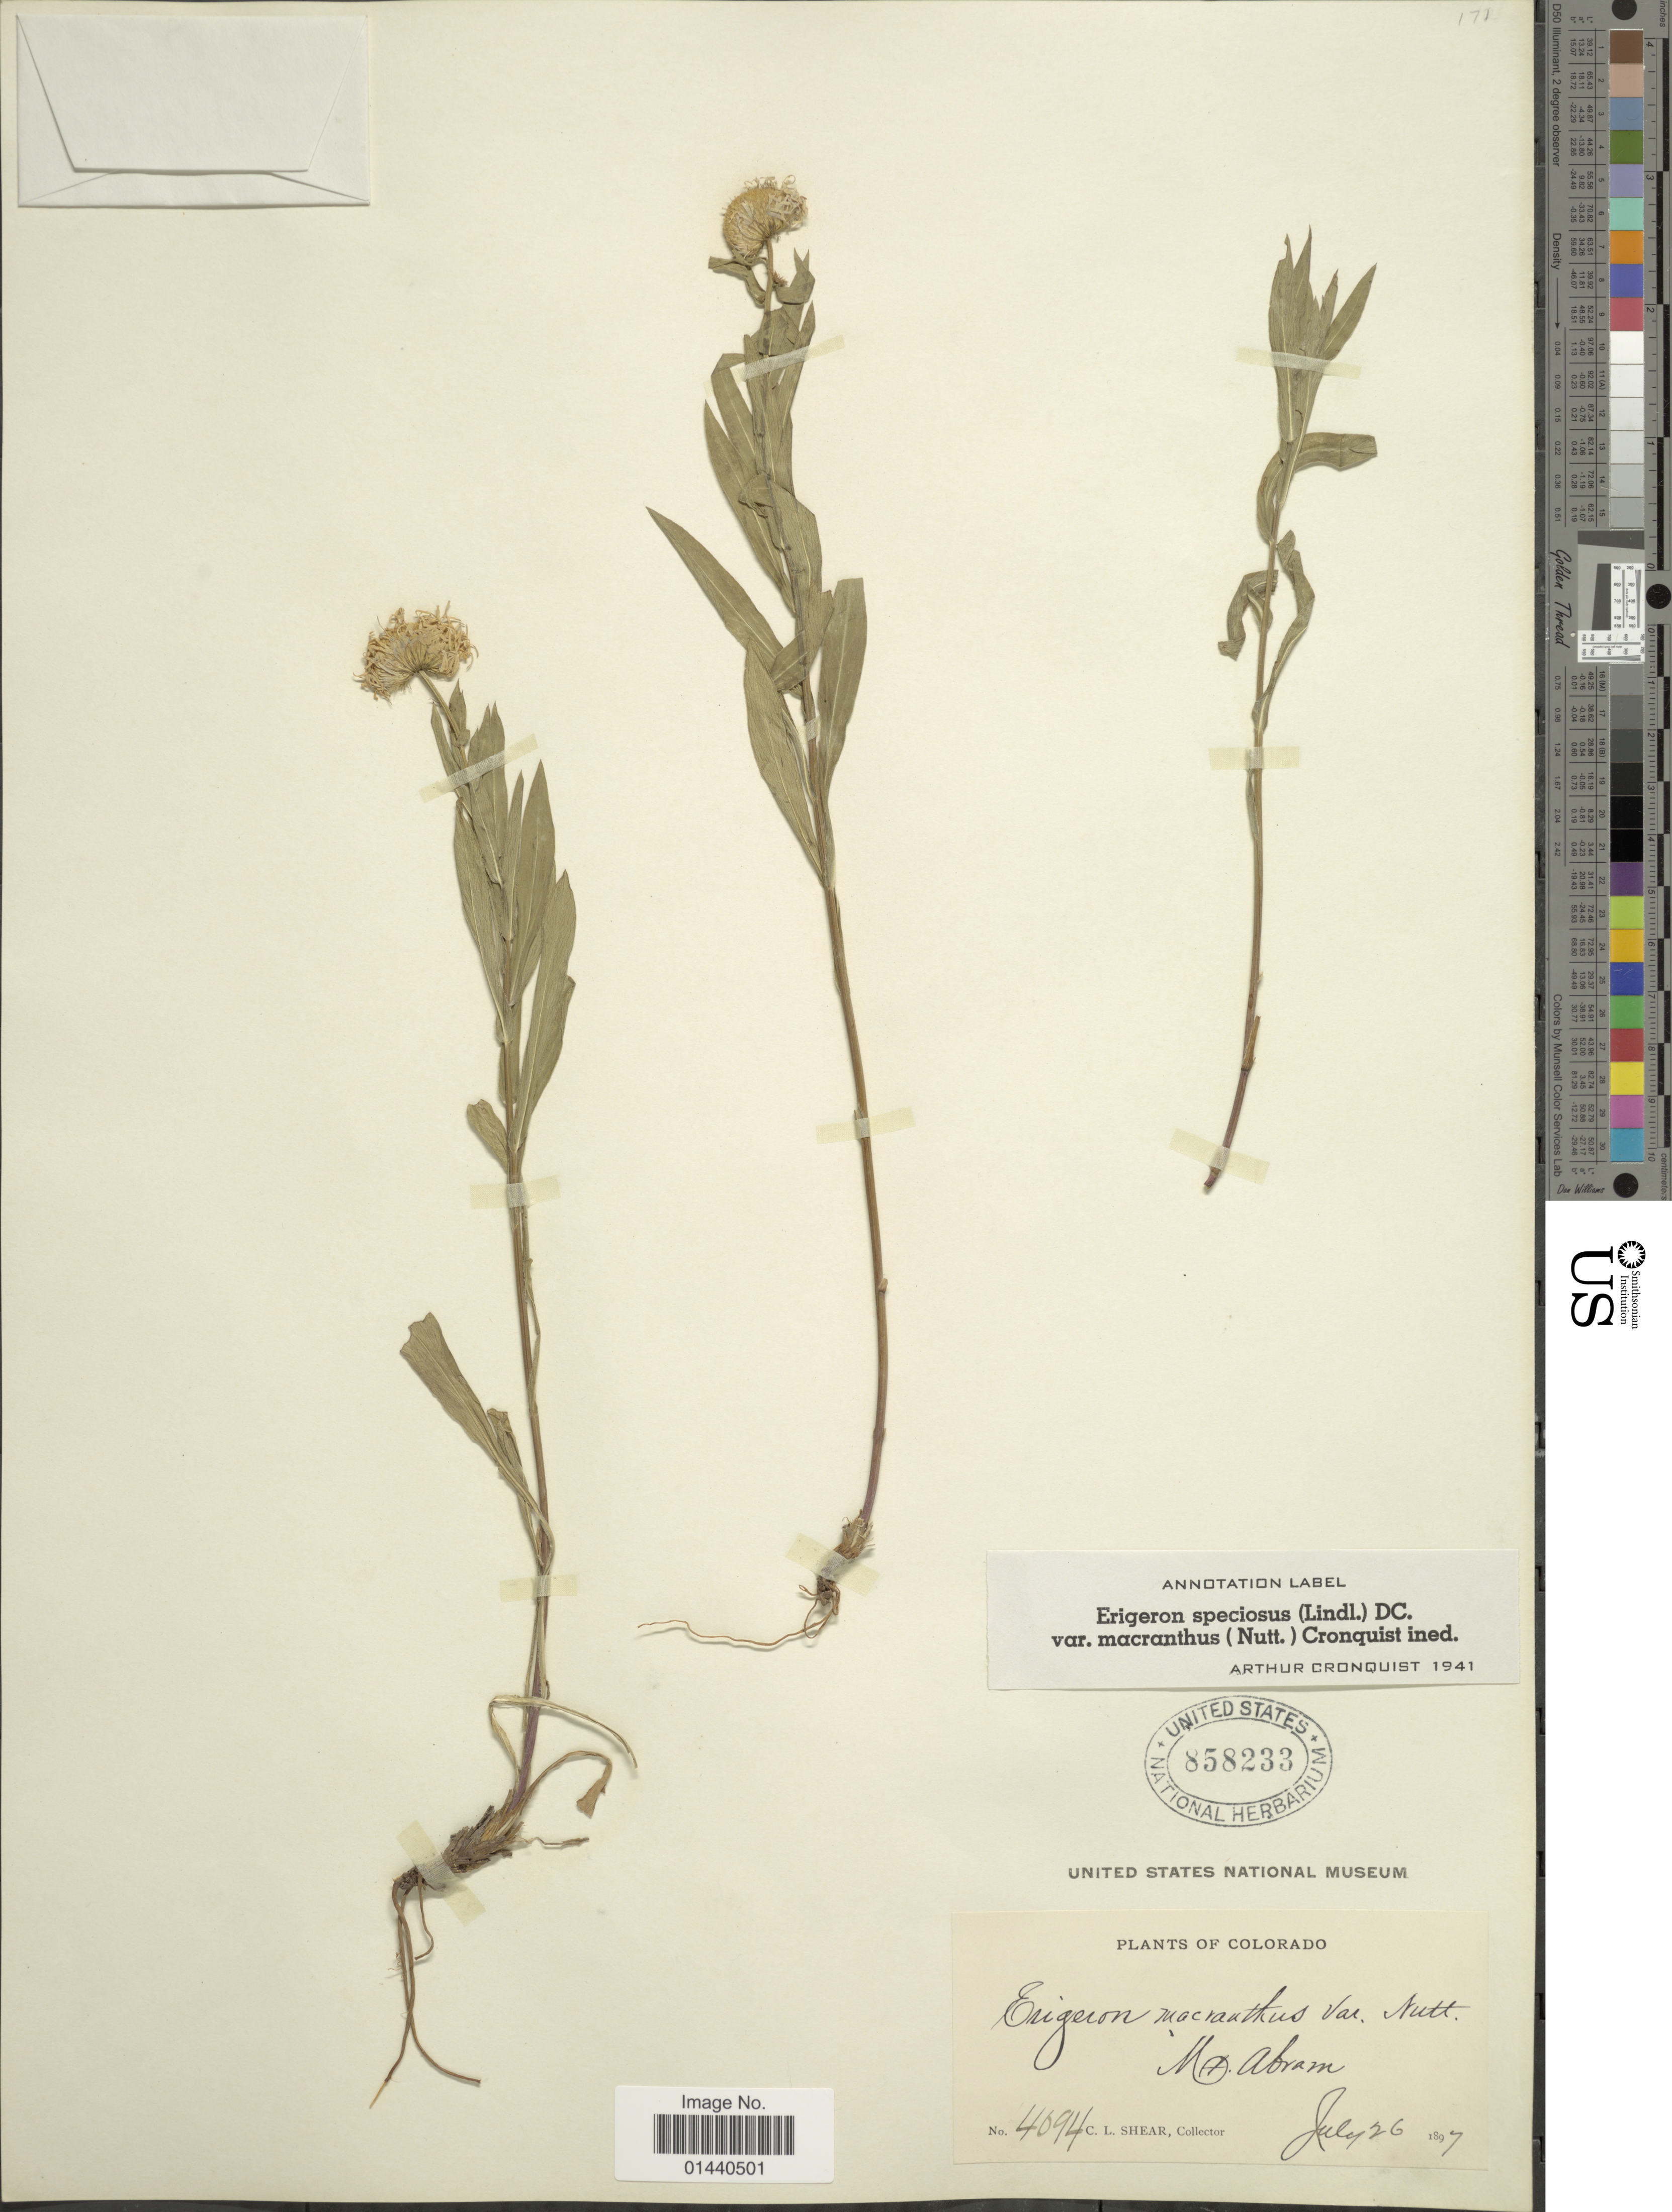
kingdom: Plantae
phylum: Tracheophyta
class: Magnoliopsida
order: Asterales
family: Asteraceae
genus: Erigeron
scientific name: Erigeron speciosus var. macranthus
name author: (Nutt.) Cronq.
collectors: C. L. Shear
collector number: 4094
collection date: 1897-07-26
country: United States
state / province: Colorado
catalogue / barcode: US 858233